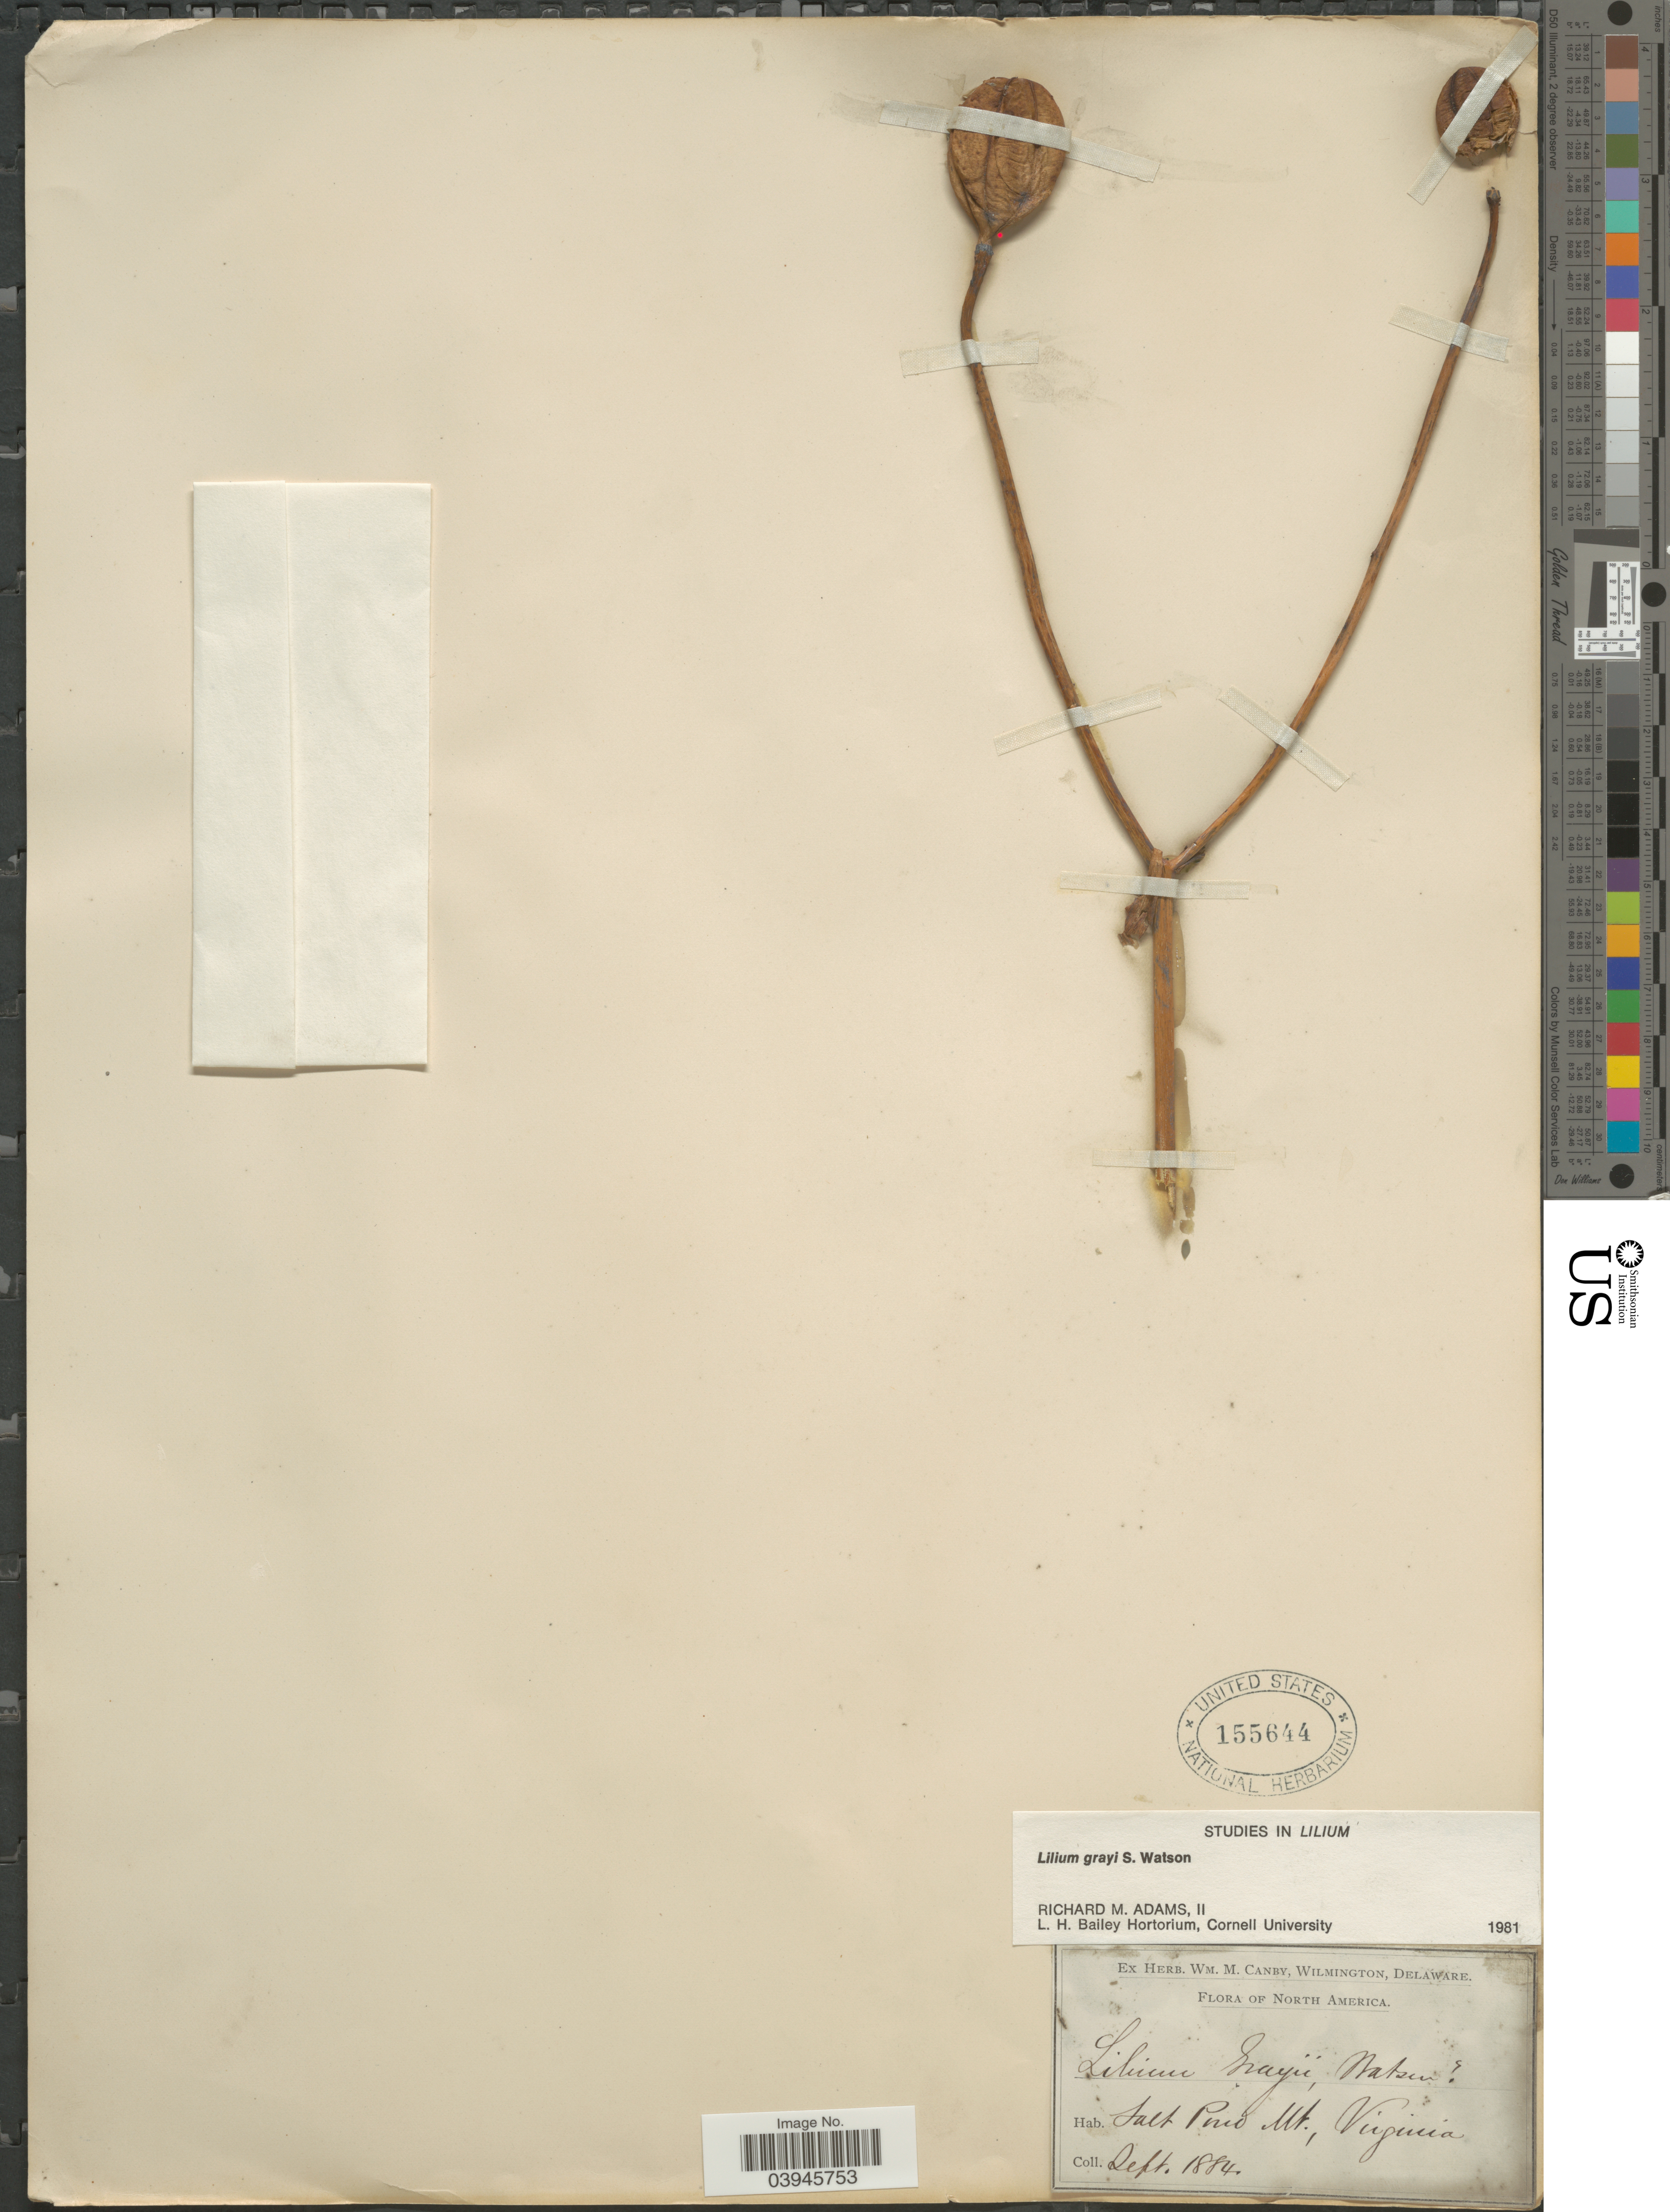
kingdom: Plantae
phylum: Tracheophyta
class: Liliopsida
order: Liliales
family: Liliaceae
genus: Lilium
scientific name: Lilium grayi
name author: S. Watson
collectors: ex herb. W.M. Canby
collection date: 1884-09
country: United States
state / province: Virginia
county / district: Giles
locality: Salt Pond Mt.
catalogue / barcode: US 155644